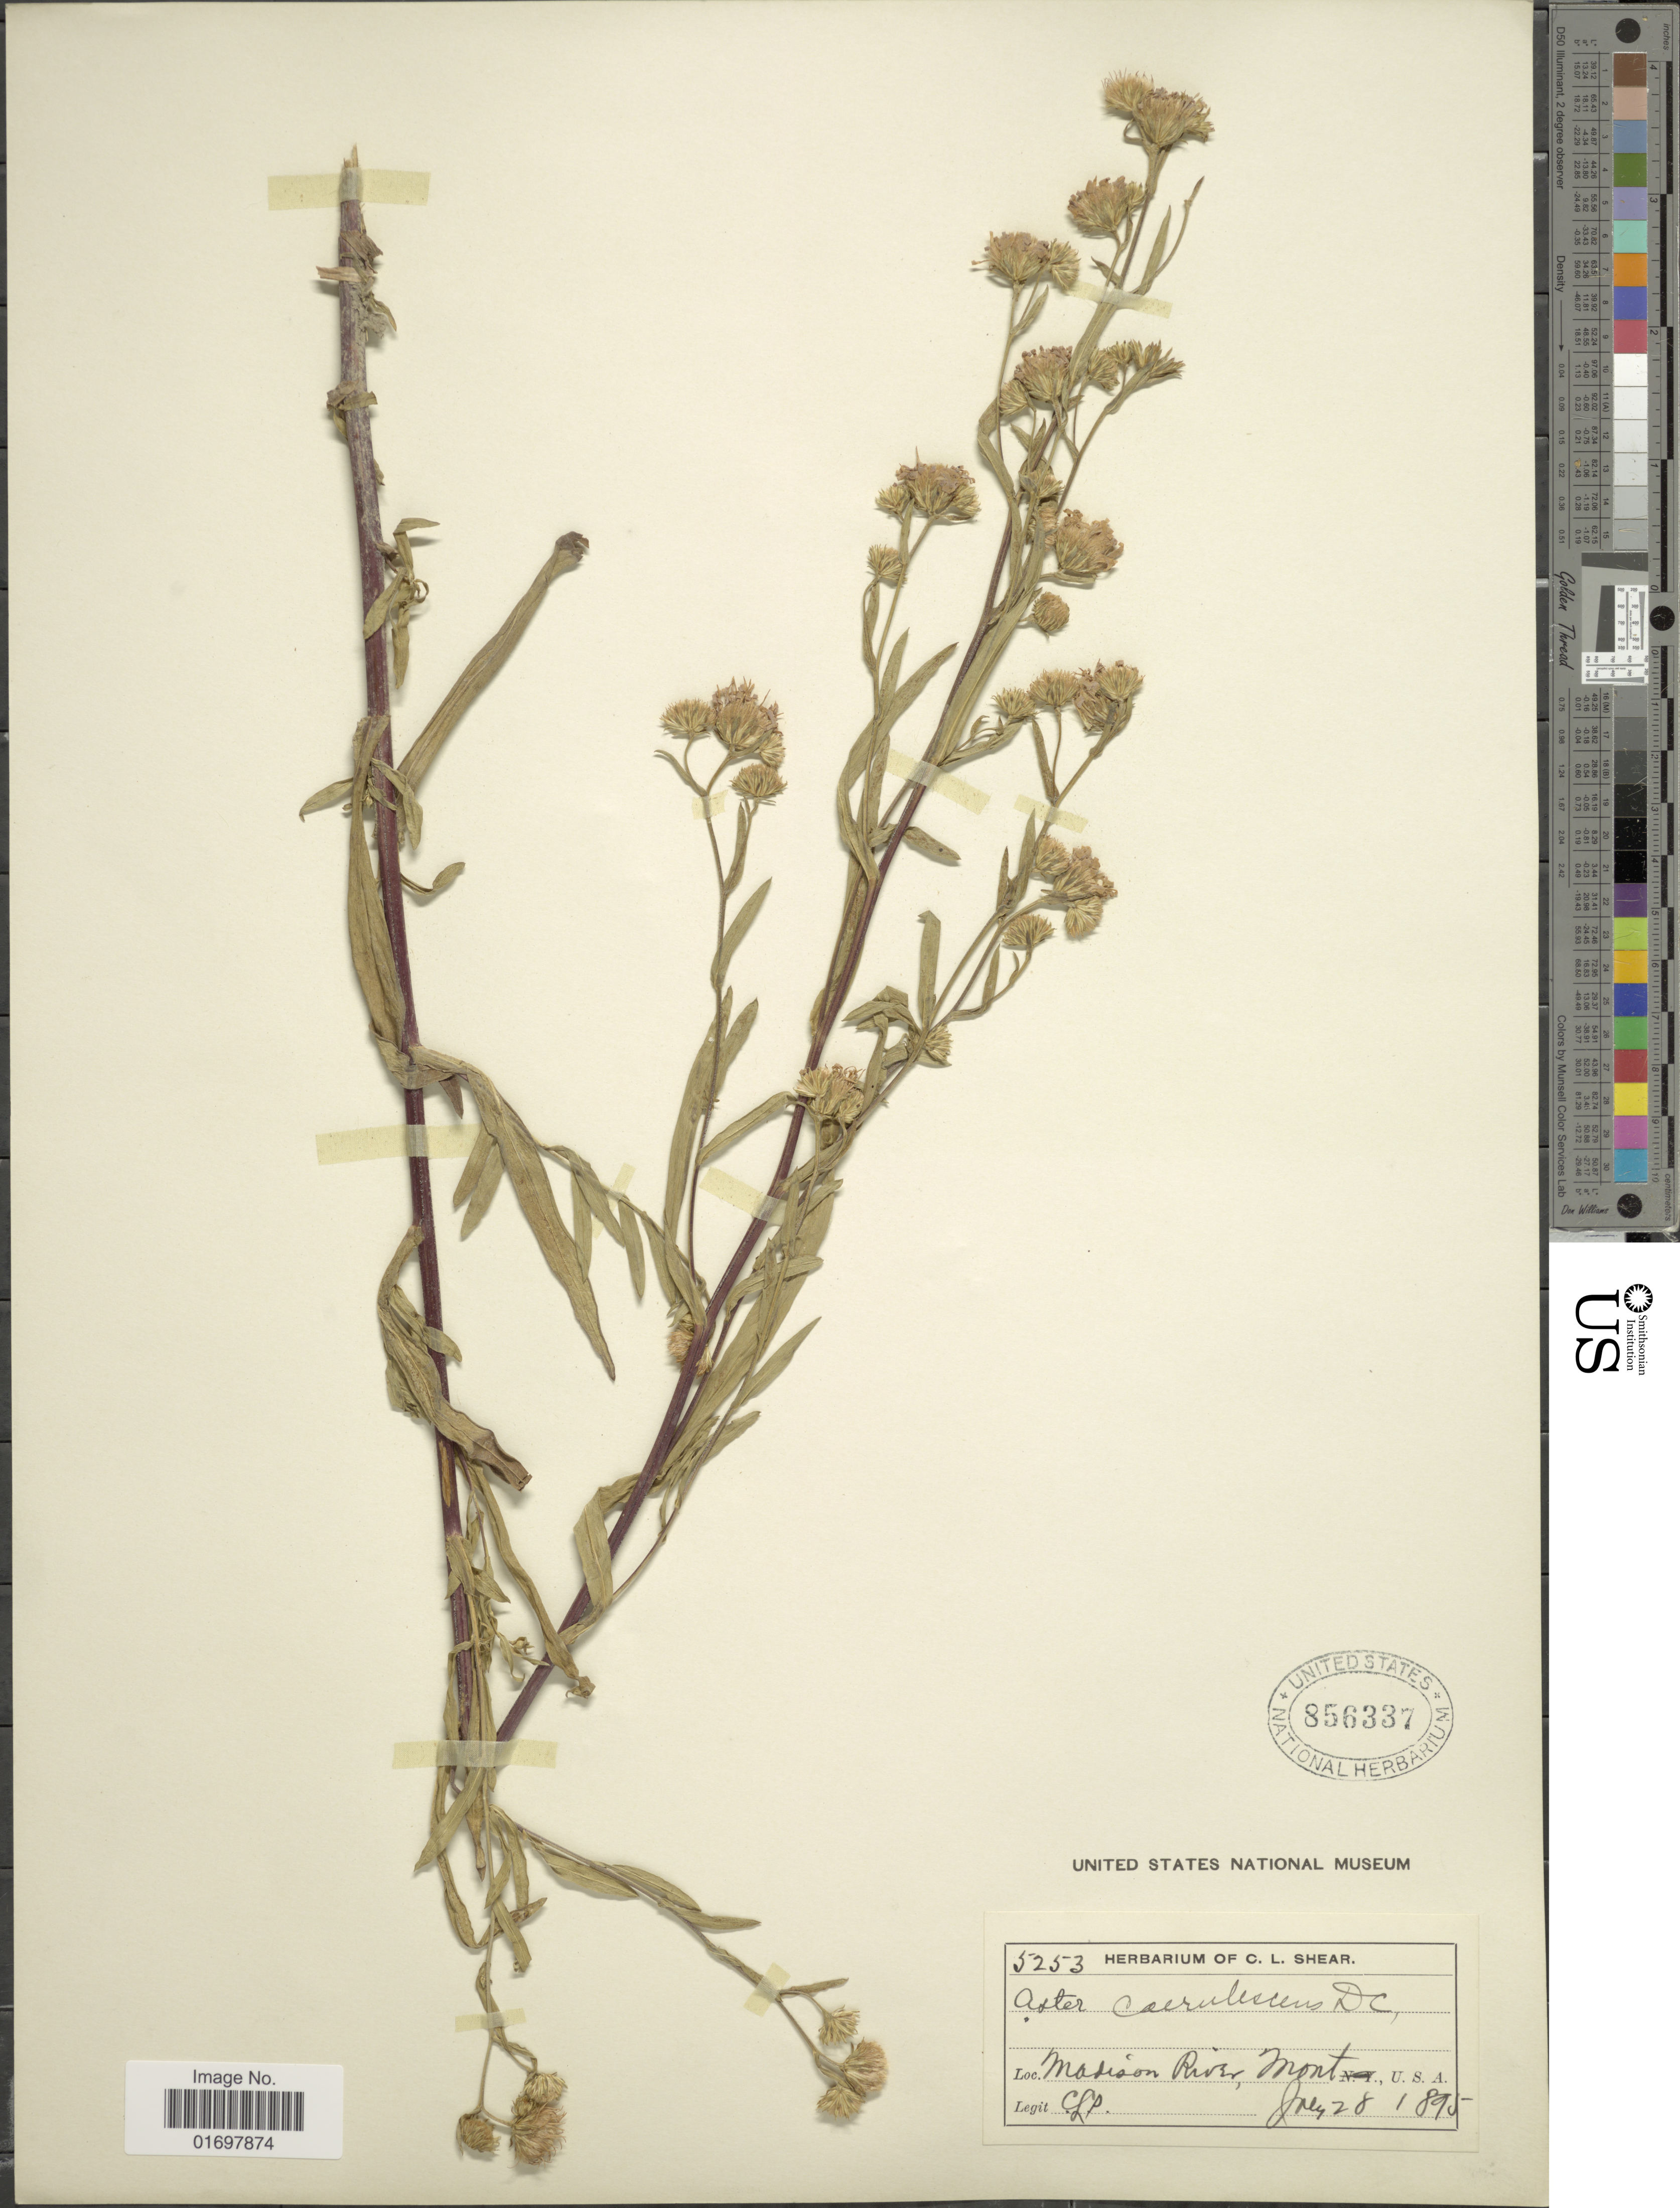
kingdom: Plantae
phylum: Tracheophyta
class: Magnoliopsida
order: Asterales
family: Asteraceae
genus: Symphyotrichum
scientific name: Symphyotrichum lanceolatum var. hesperium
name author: (A. Gray) G.L. Nesom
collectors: C. L. Shear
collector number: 5253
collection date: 1895-07-28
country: United States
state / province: Montana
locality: Madison River, Mont, U.S. A.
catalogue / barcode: US 856337